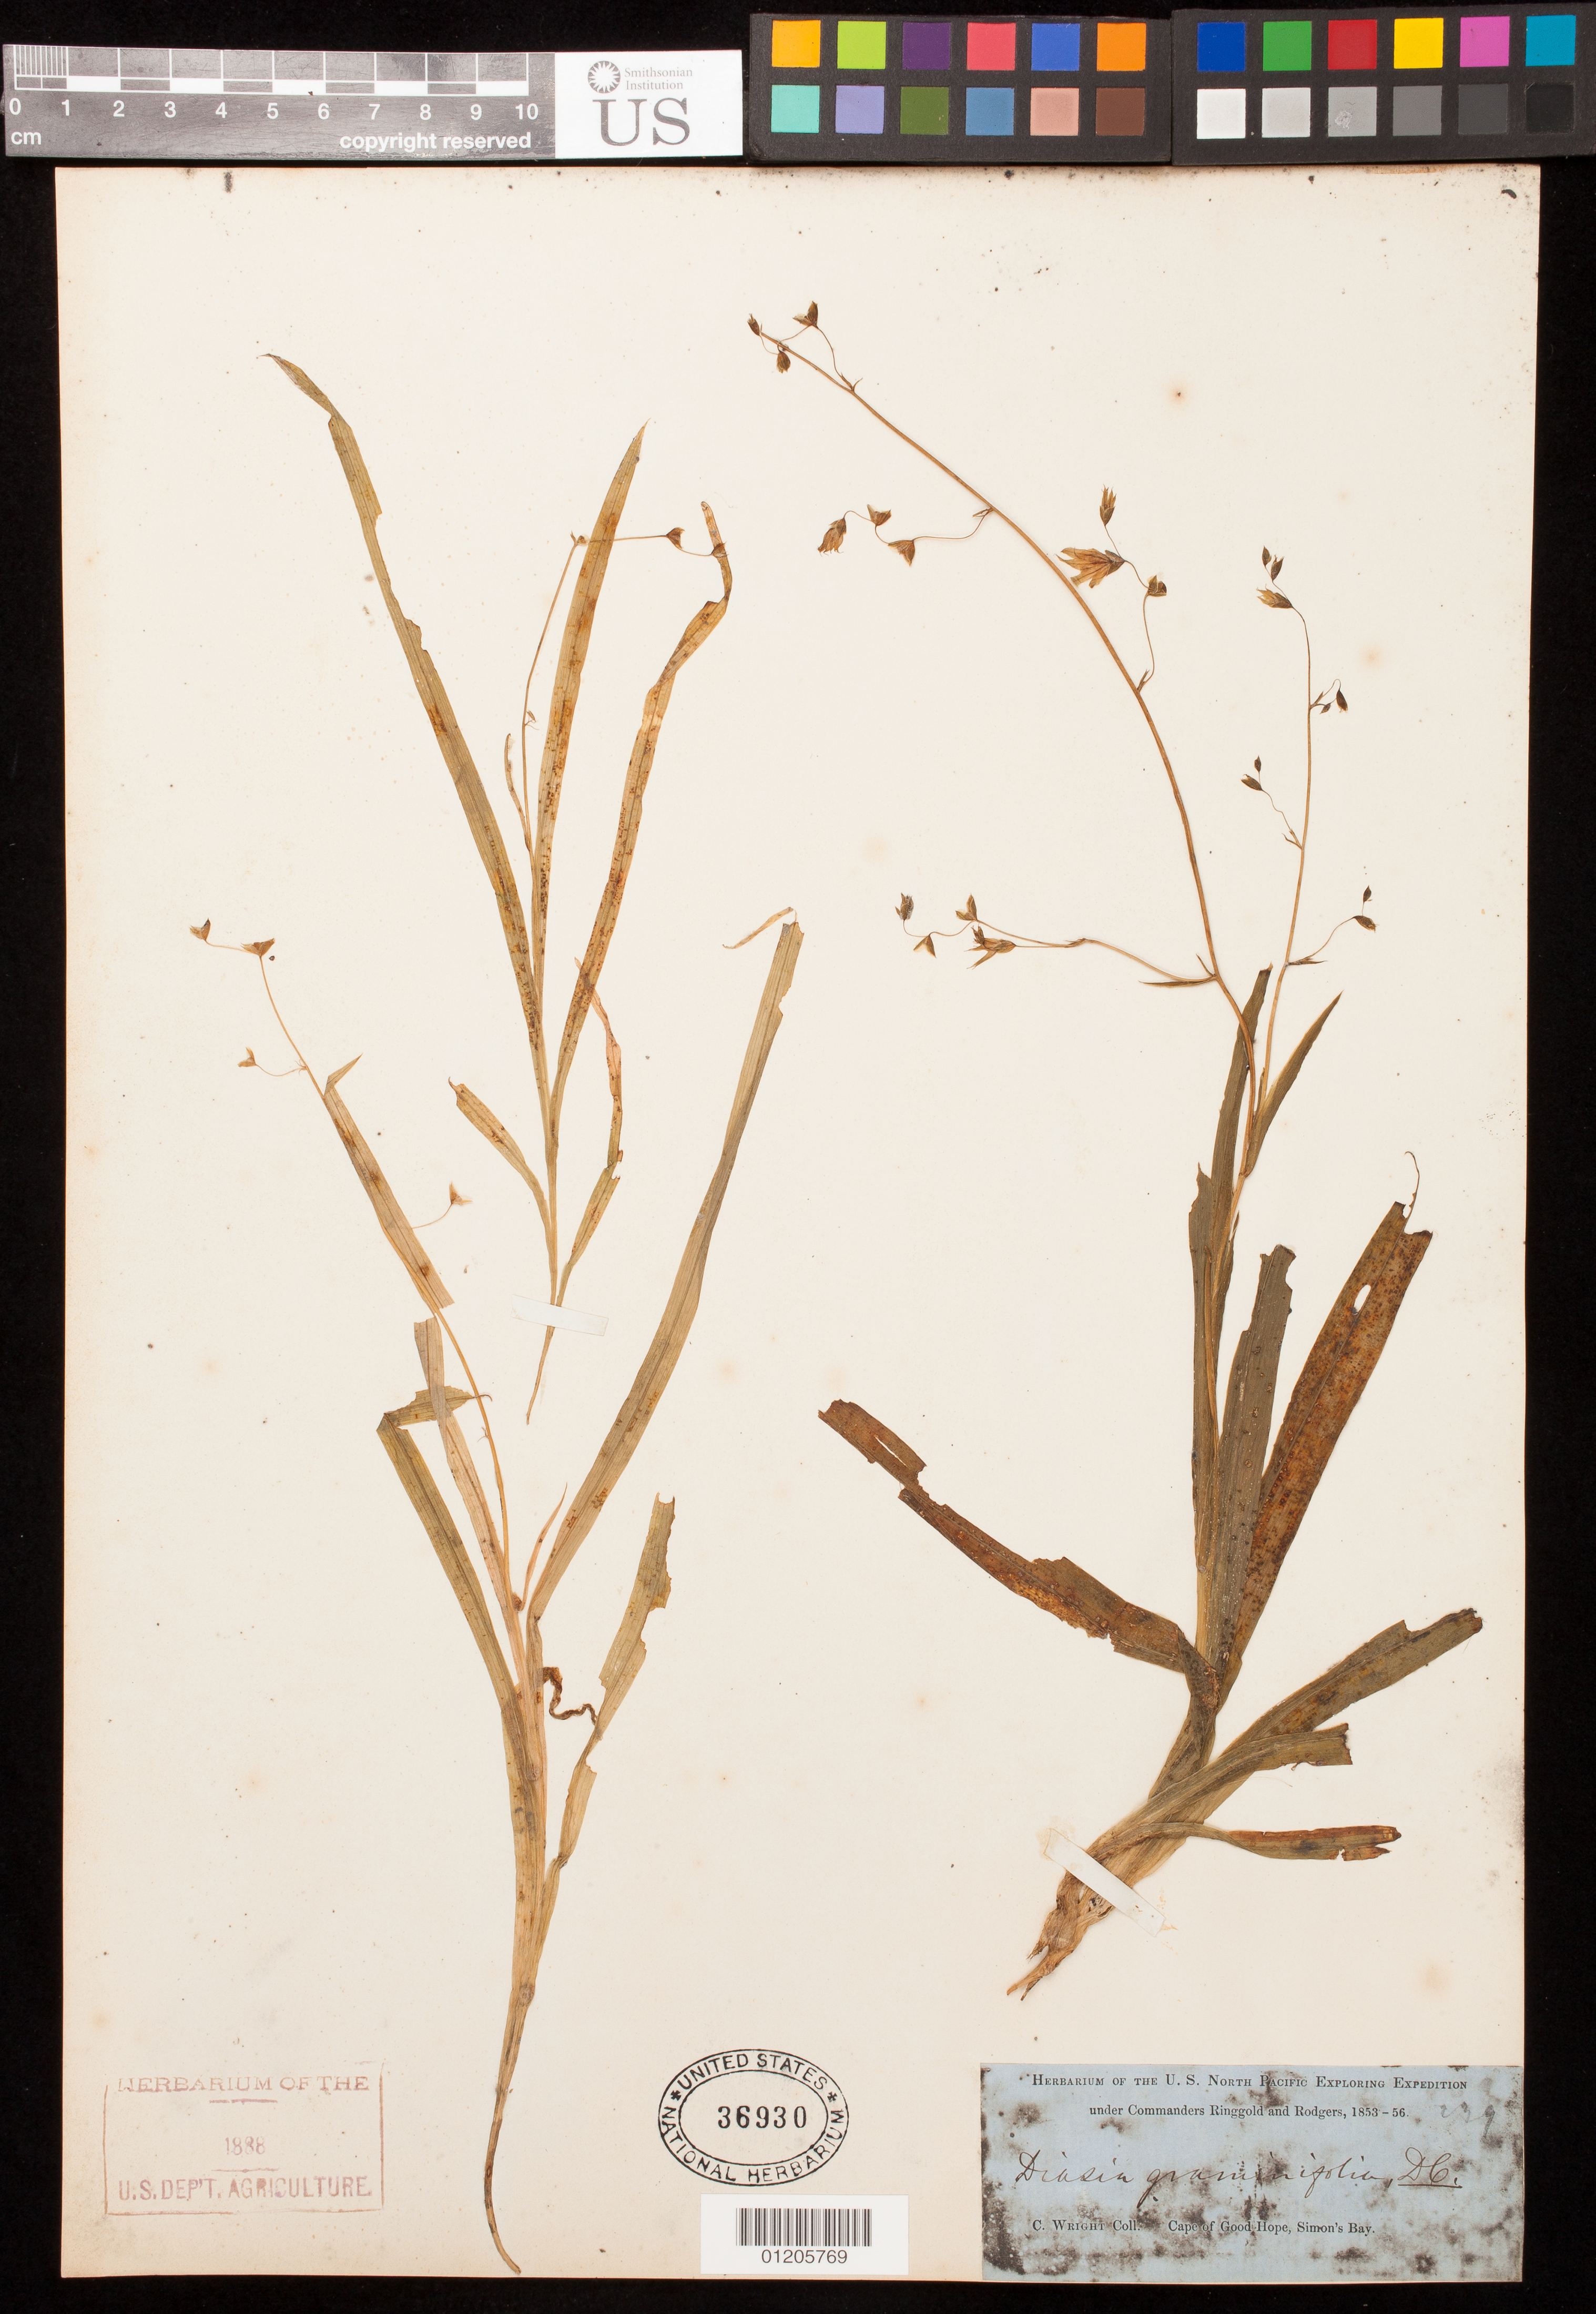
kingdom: Plantae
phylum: Tracheophyta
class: Liliopsida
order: Asparagales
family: Iridaceae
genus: Mastigostyla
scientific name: Mastigostyla ramosa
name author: (L.) Klatt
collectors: C. Wright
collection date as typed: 1853 to -- --- 1856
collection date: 1853/1856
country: South Africa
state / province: Western Cape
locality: Cape of Good Hope, Simon's Bay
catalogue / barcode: US 36930